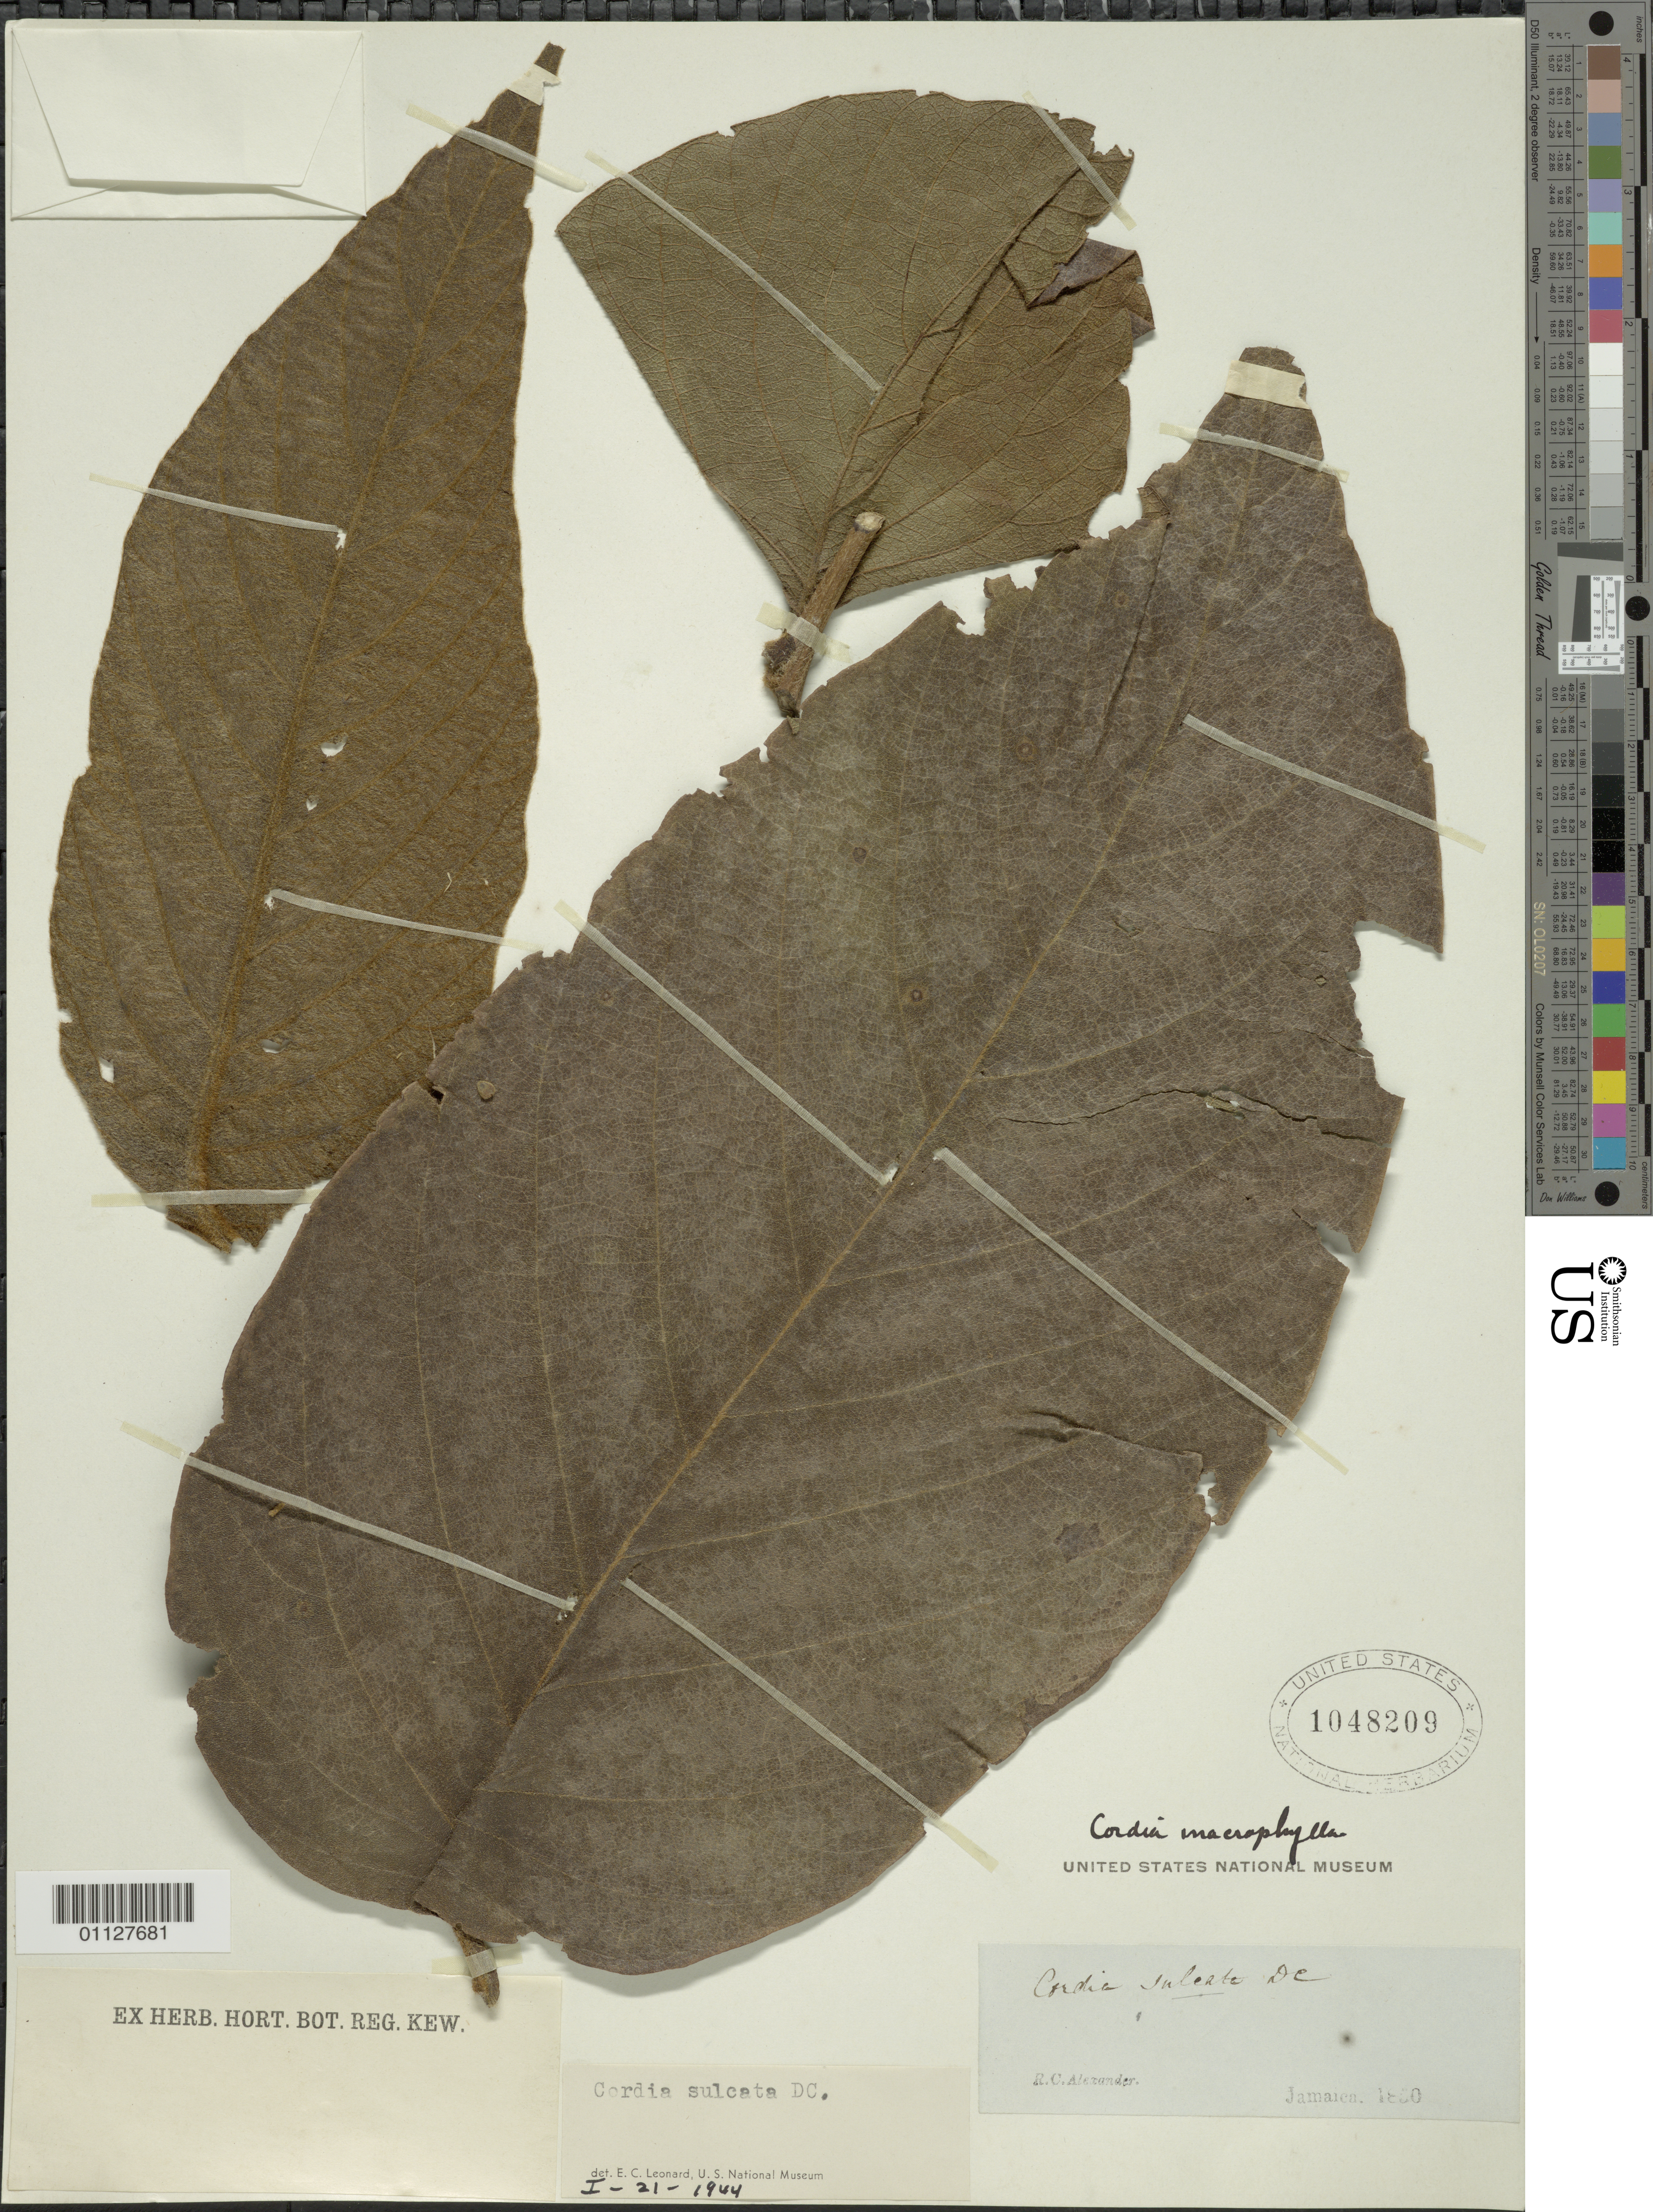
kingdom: Plantae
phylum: Tracheophyta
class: Magnoliopsida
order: Boraginales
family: Cordiaceae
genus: Cordia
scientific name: Cordia macrophylla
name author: L.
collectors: R. C. Alexander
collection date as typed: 1850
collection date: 1850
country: Jamaica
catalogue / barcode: US 1048209